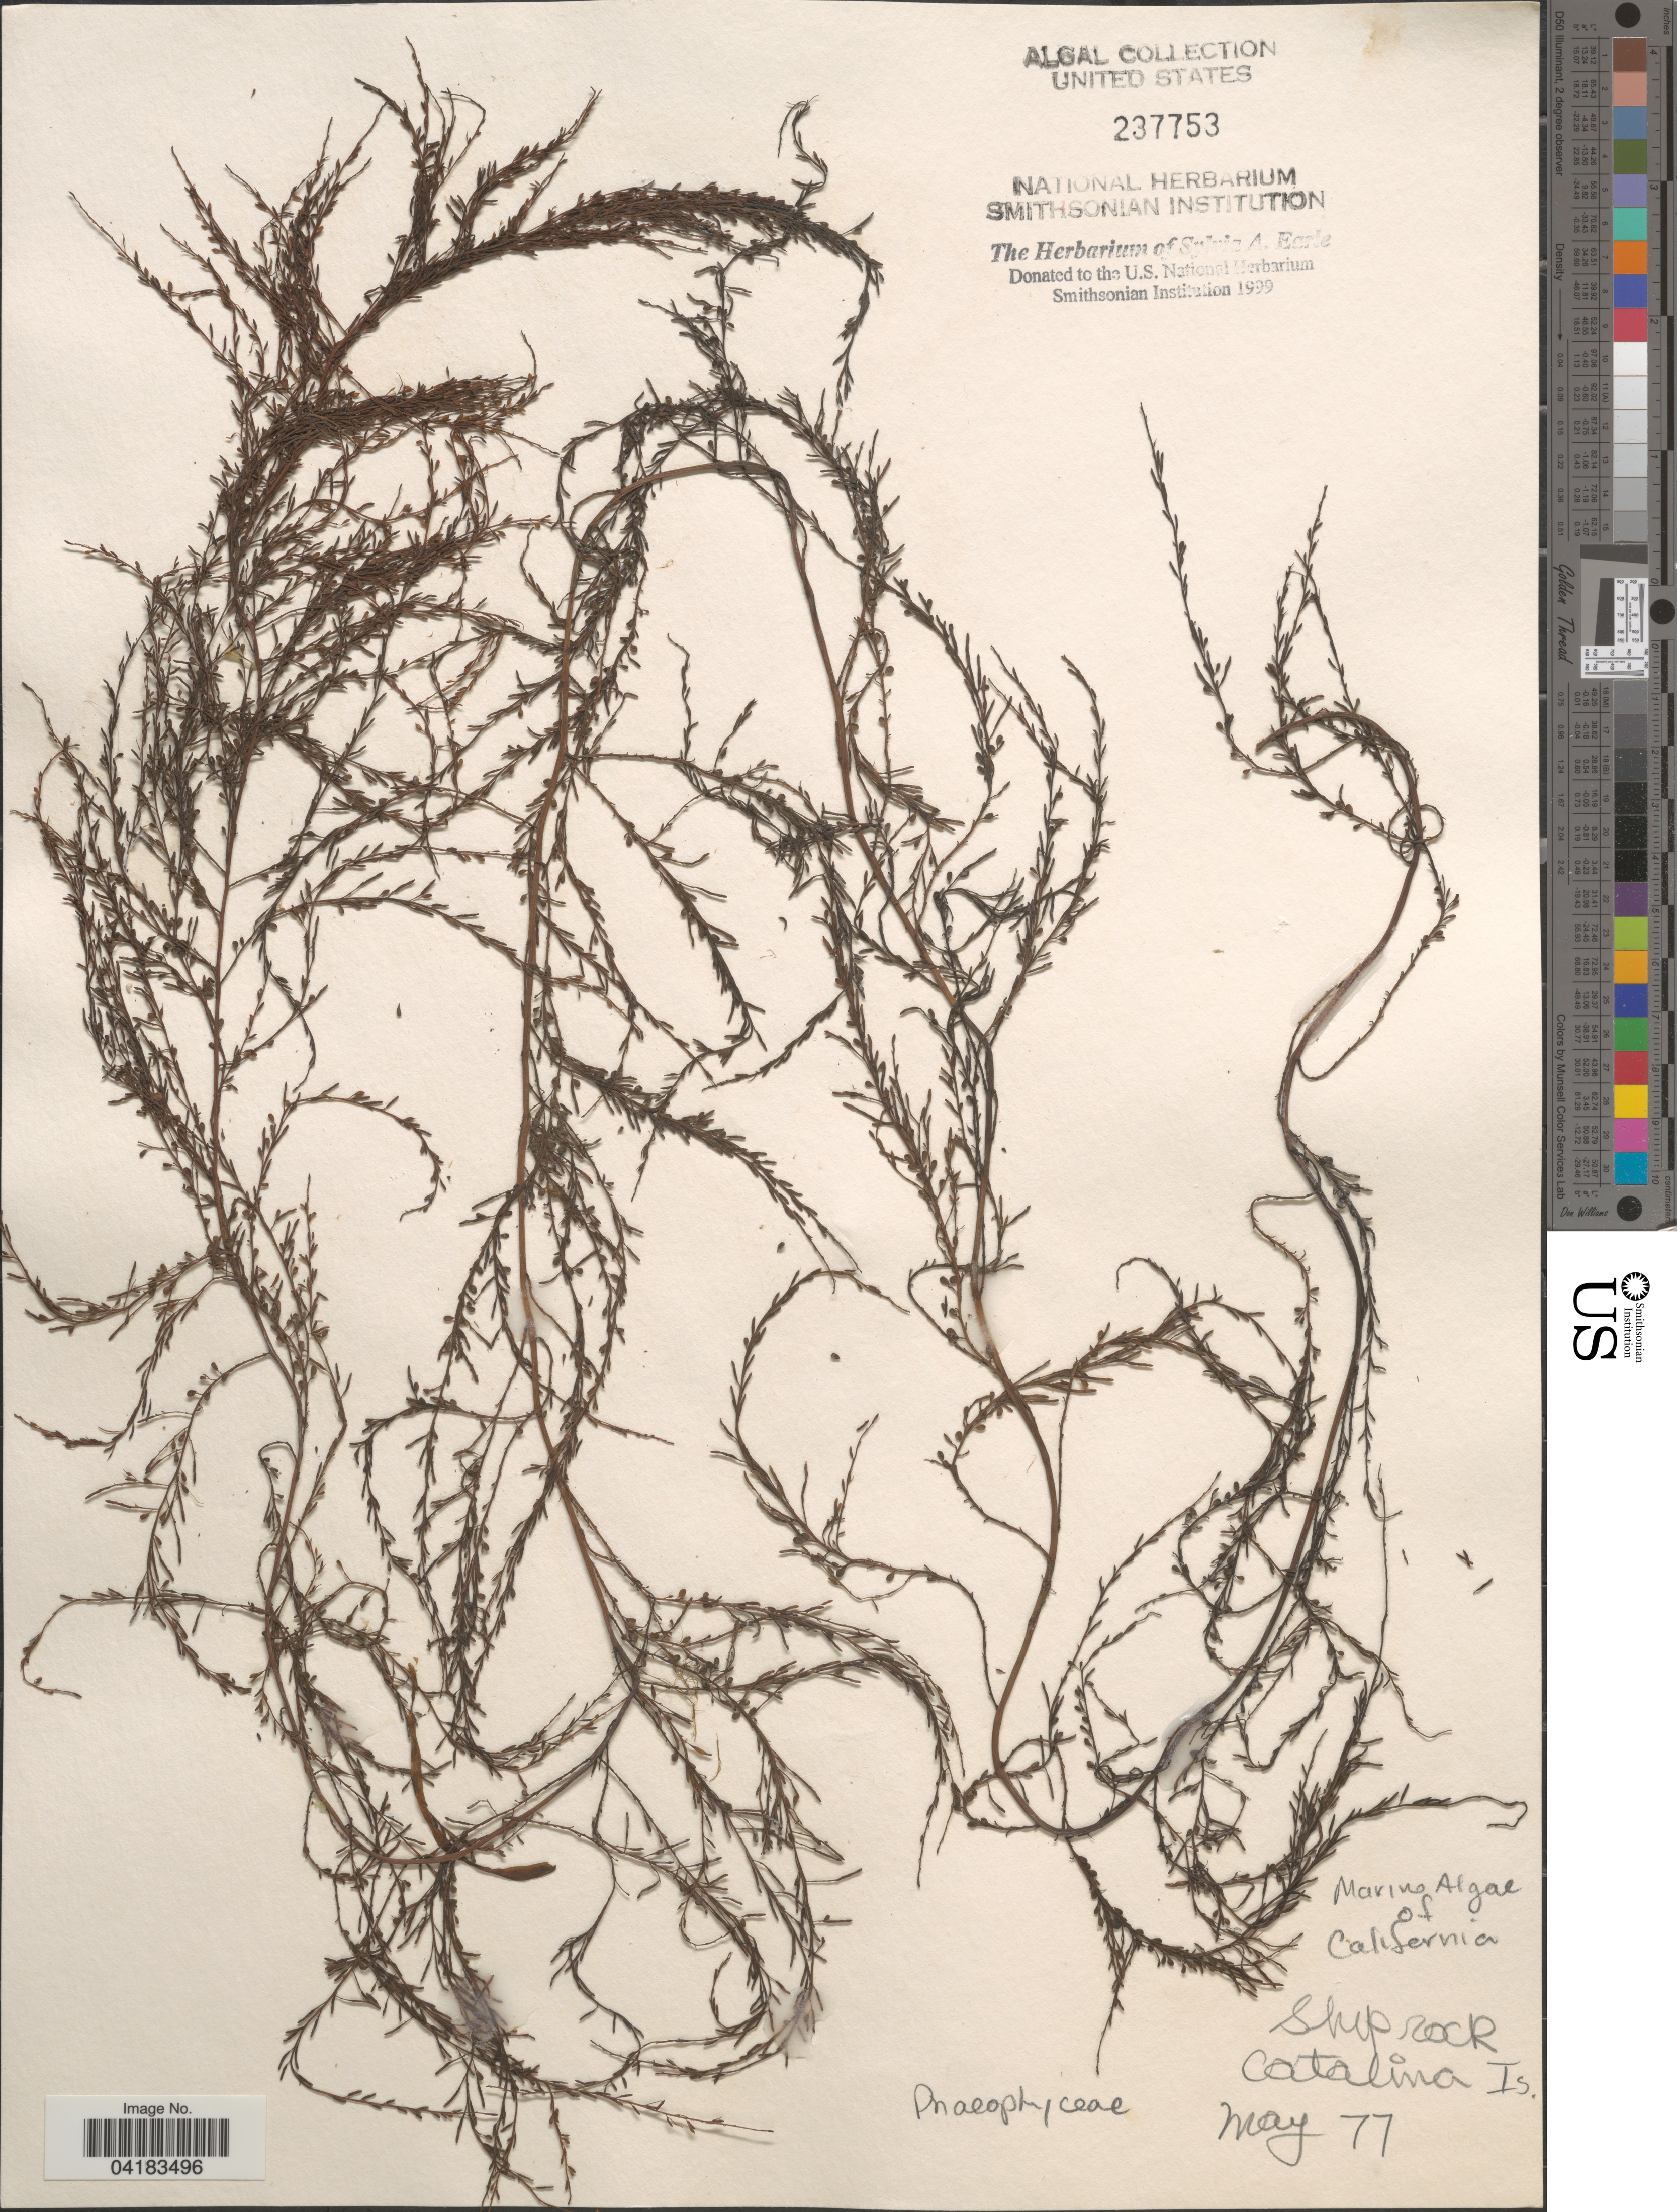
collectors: Ex herb. Sylvia A. Earle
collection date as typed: Transcribed d/m/y: /5/77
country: United States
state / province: California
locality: Ship rock Catalina Is.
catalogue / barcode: US 237753